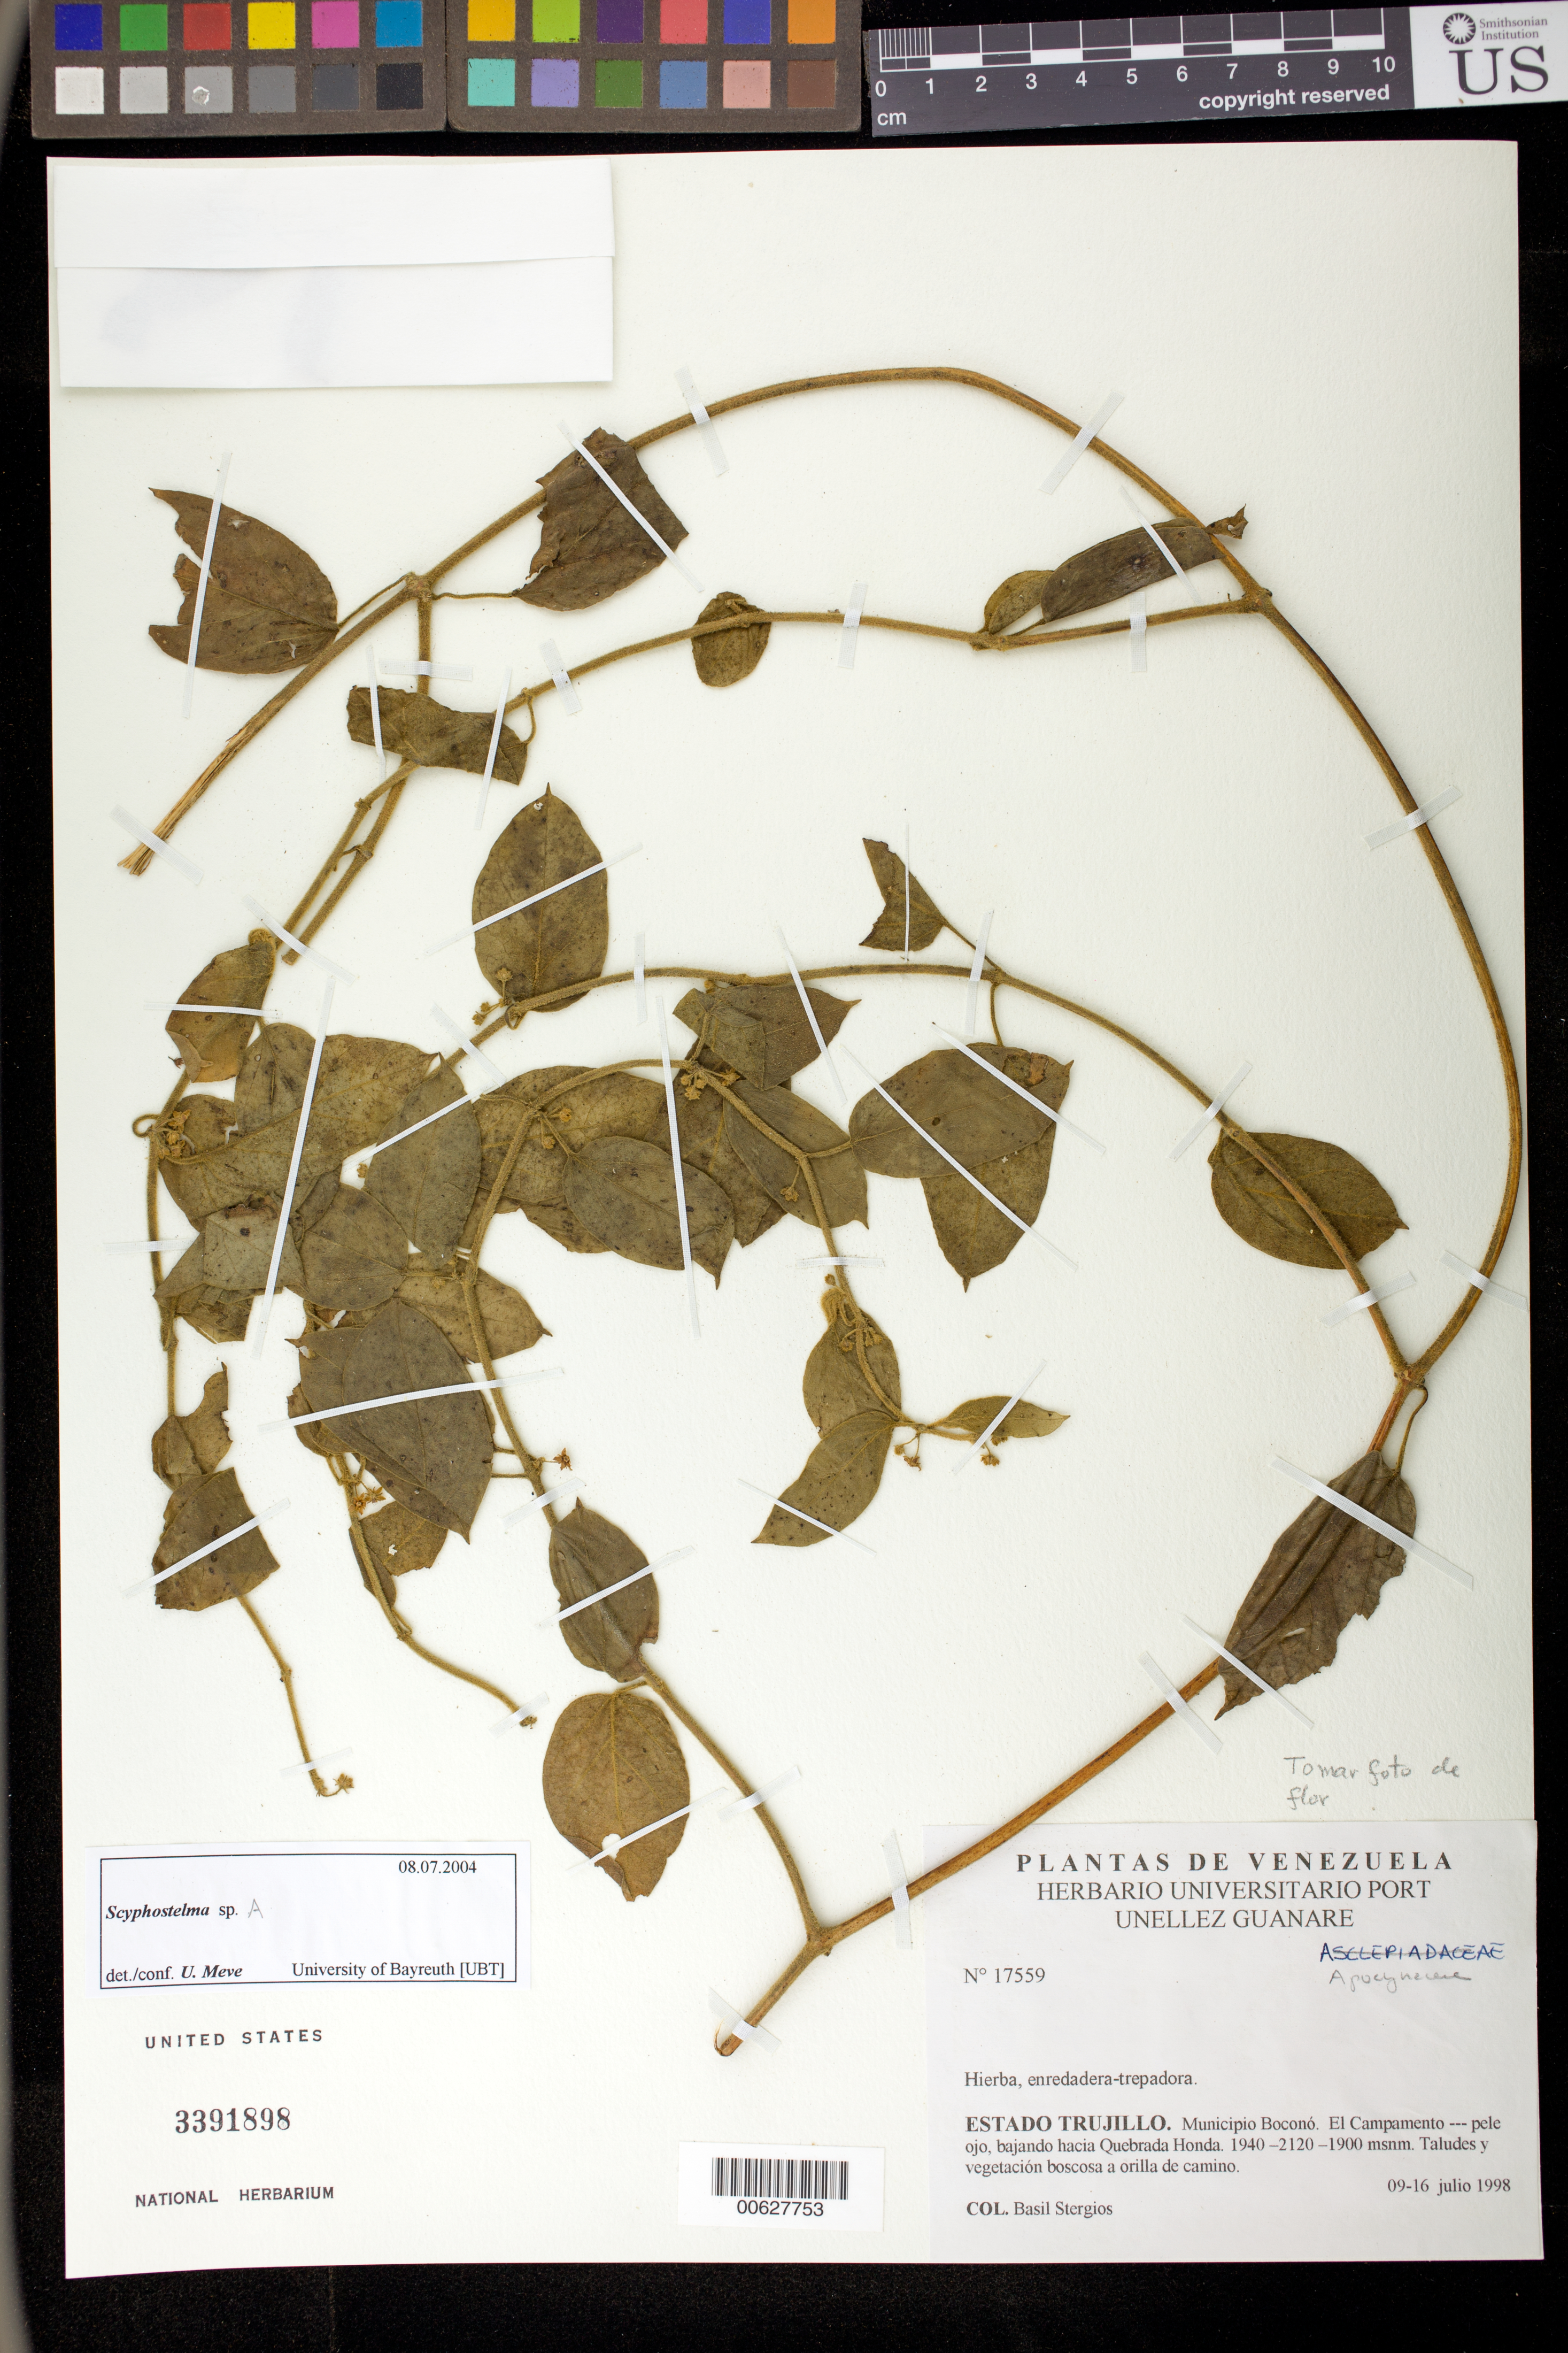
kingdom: Plantae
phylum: Tracheophyta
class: Magnoliopsida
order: Gentianales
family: Apocynaceae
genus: Scyphostelma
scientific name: Scyphostelma sp.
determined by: Meve, U., University of Bayreuth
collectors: B. G. Stergios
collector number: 17559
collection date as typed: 09 Jul 1998 to 16 Jul 1998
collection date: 1998-07-09/1998-07-16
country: Venezuela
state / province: Trujillo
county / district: Boconó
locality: Vertiente arriba de El Campamento 1940 m hasta la cumbre del cerro El Diablo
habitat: Bosque montano - montano alto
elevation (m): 1940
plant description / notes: PORT, UBT, US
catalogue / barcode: US 3391898